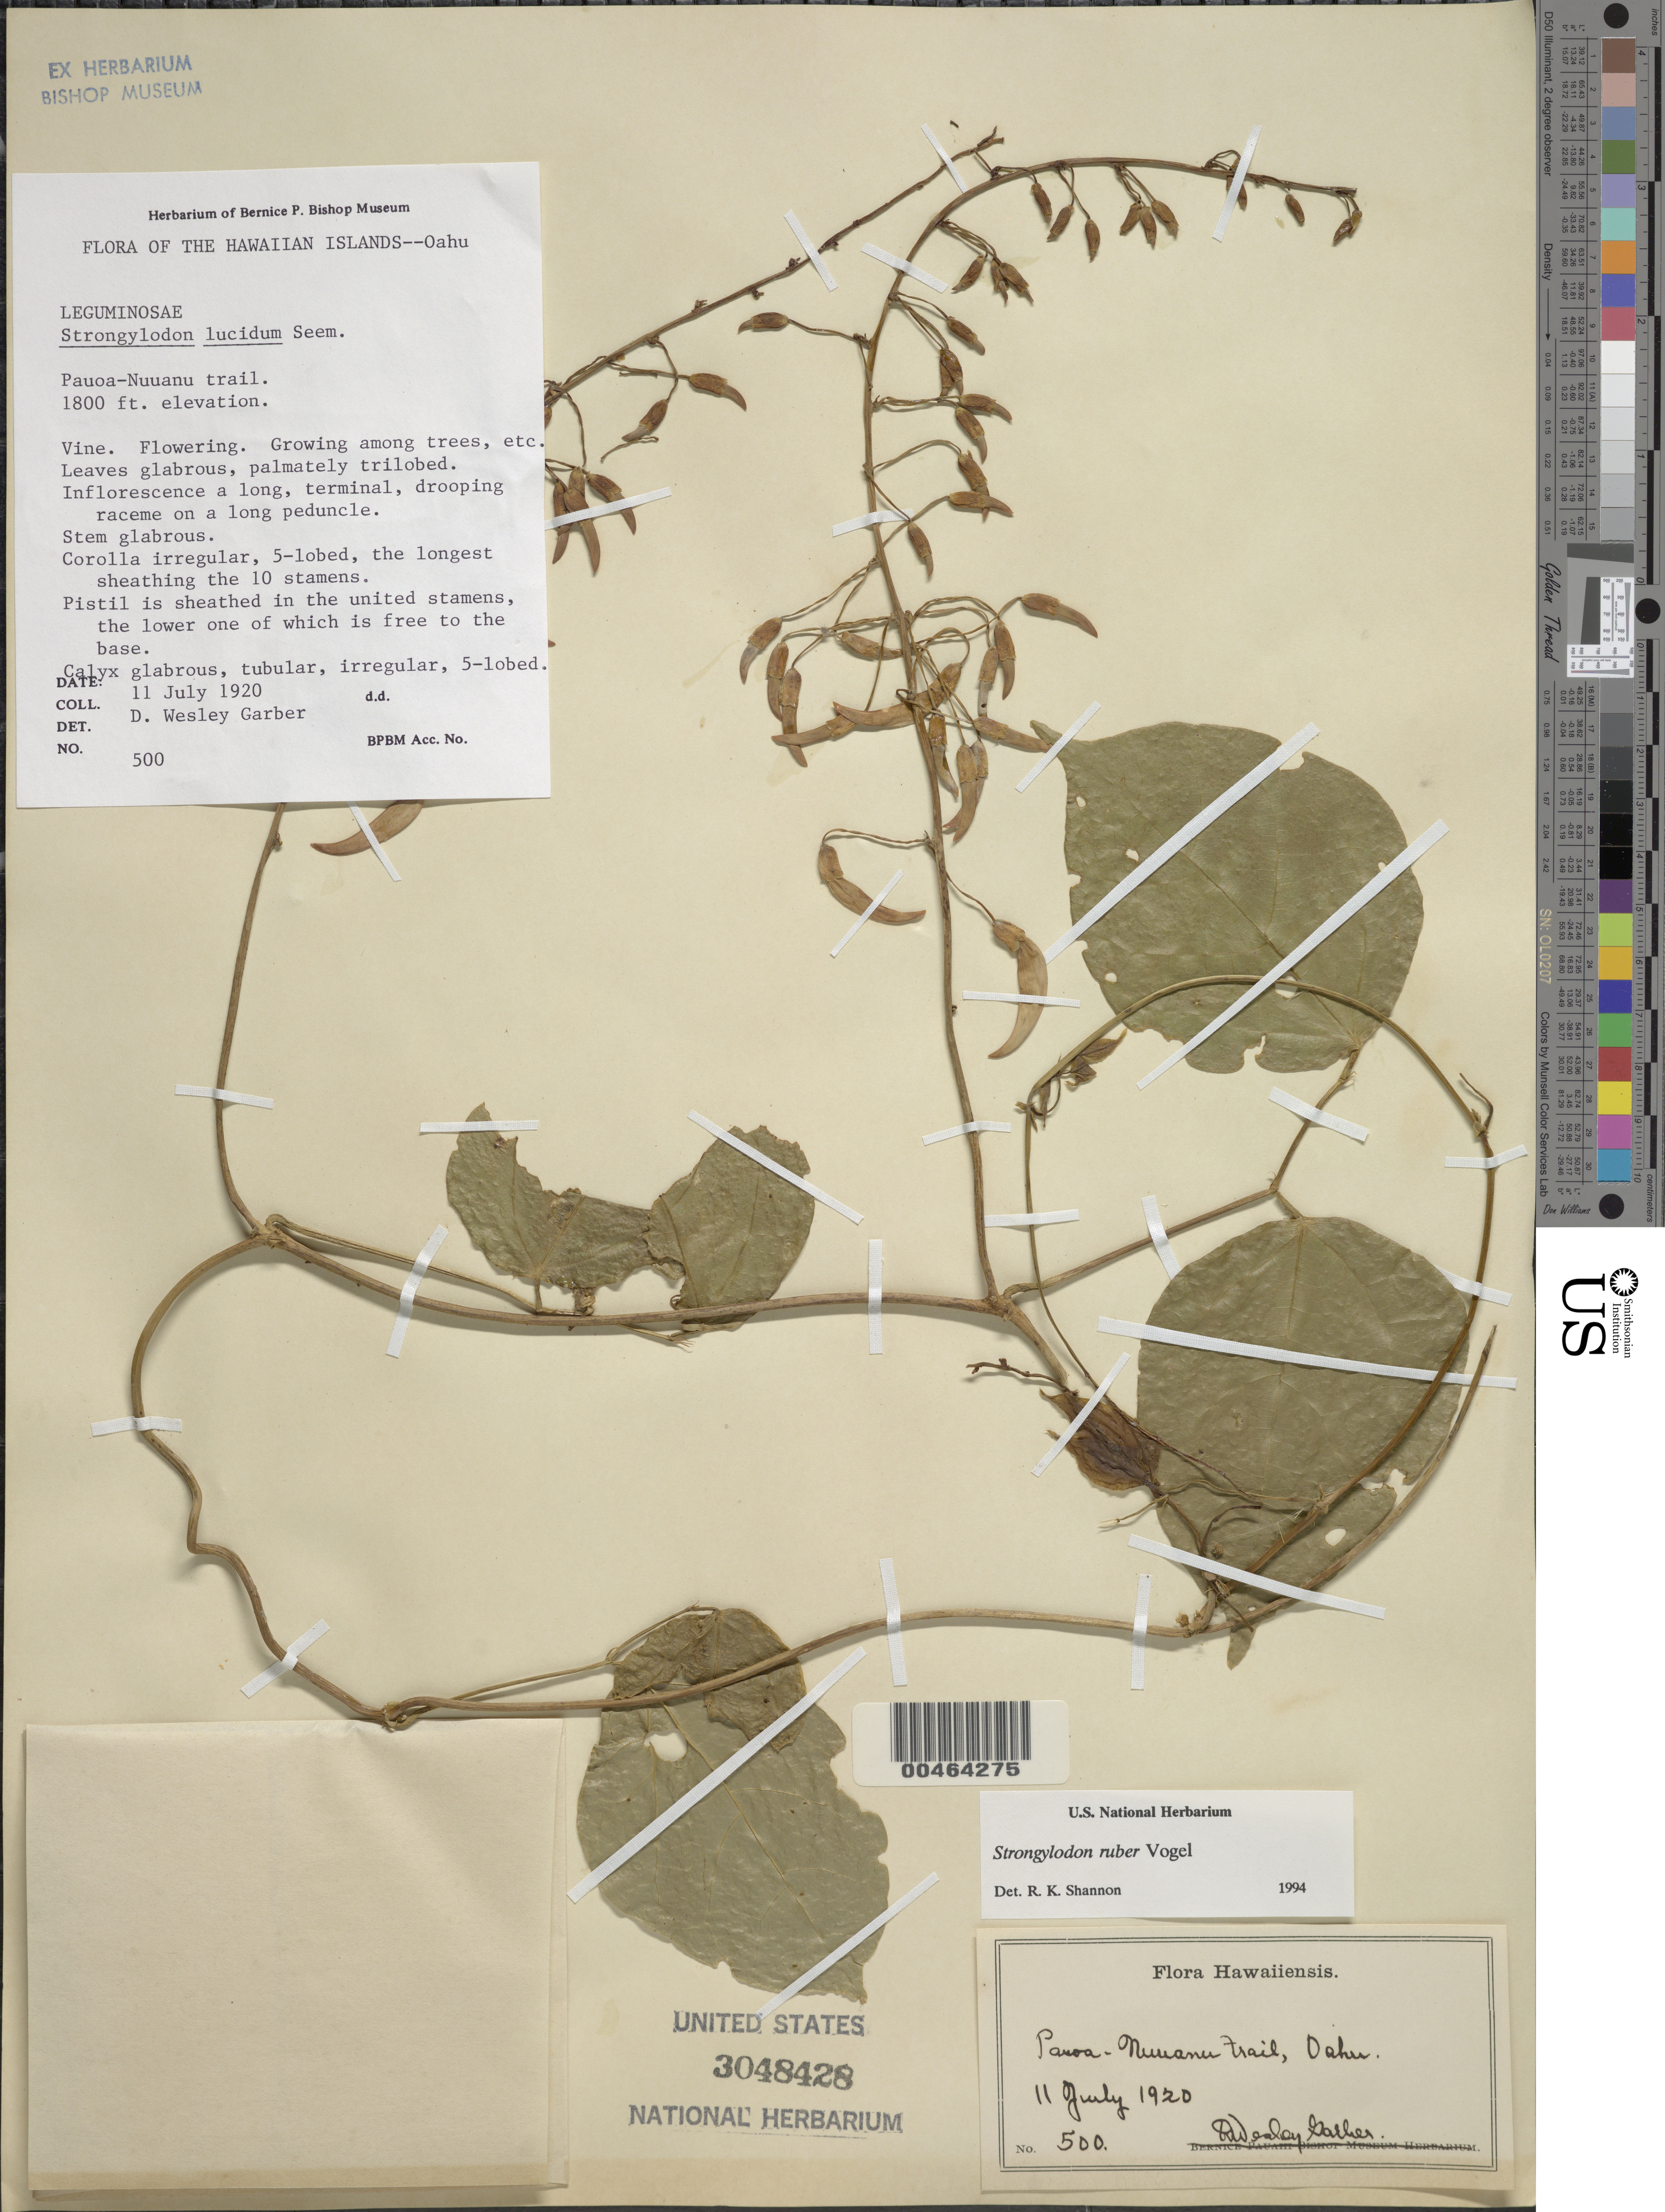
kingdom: Plantae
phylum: Tracheophyta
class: Magnoliopsida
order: Fabales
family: Fabaceae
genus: Strongylodon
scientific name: Strongylodon ruber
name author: Vogel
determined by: Shannon, R. K., (UNITED STATES)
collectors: D. W. Garber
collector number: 500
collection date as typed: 11 Jul 1920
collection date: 1920-07-11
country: United States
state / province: Hawaii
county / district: Honolulu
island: Oahu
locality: Pauoa-Nuuanu trail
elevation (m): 549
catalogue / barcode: US 3048428